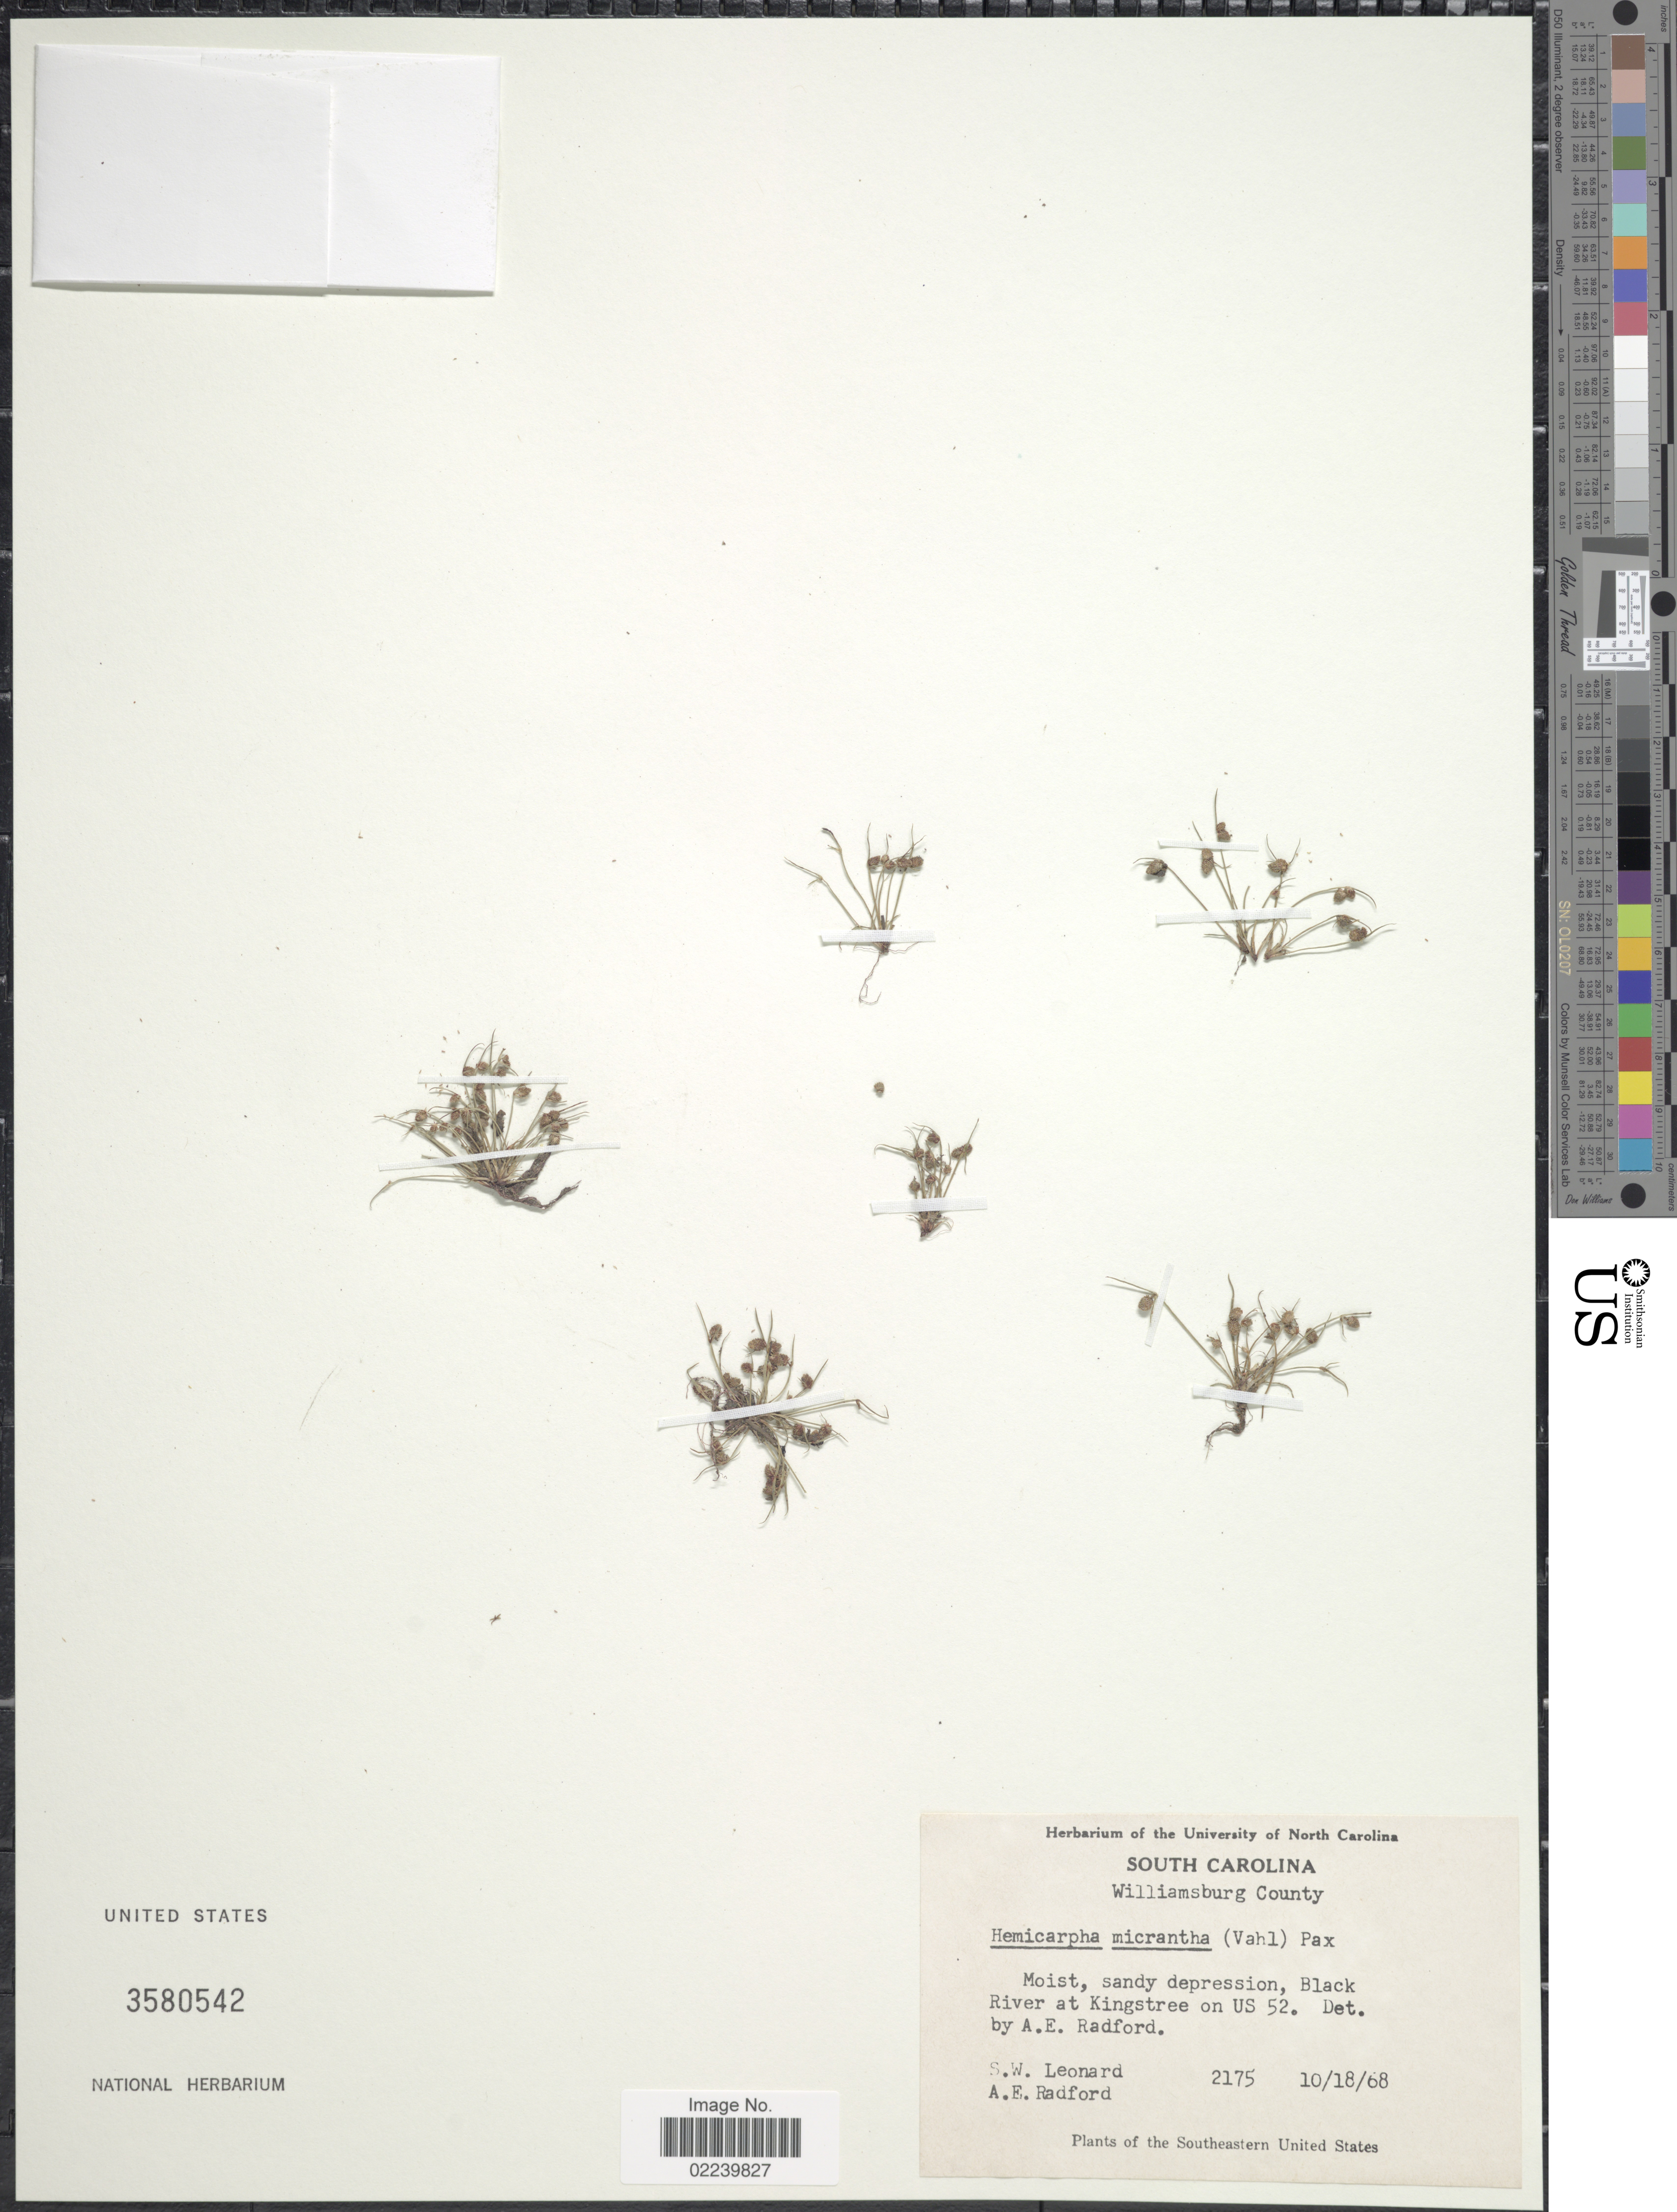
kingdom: Plantae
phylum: Tracheophyta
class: Liliopsida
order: Poales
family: Cyperaceae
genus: Cyperus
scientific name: Cyperus subsquarrosus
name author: (Muhl.) Bauters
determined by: Strong, M. T., (US), Smithsonian Institution - National Museum of Natural History (UNITED STATES)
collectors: S. W. Leonard & A. E. Radford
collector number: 2175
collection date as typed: Transcribed d/m/y: 18/10/68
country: United States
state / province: South Carolina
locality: Williamsburg County, Black River at Kingstree on US 52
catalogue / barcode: US 3580542